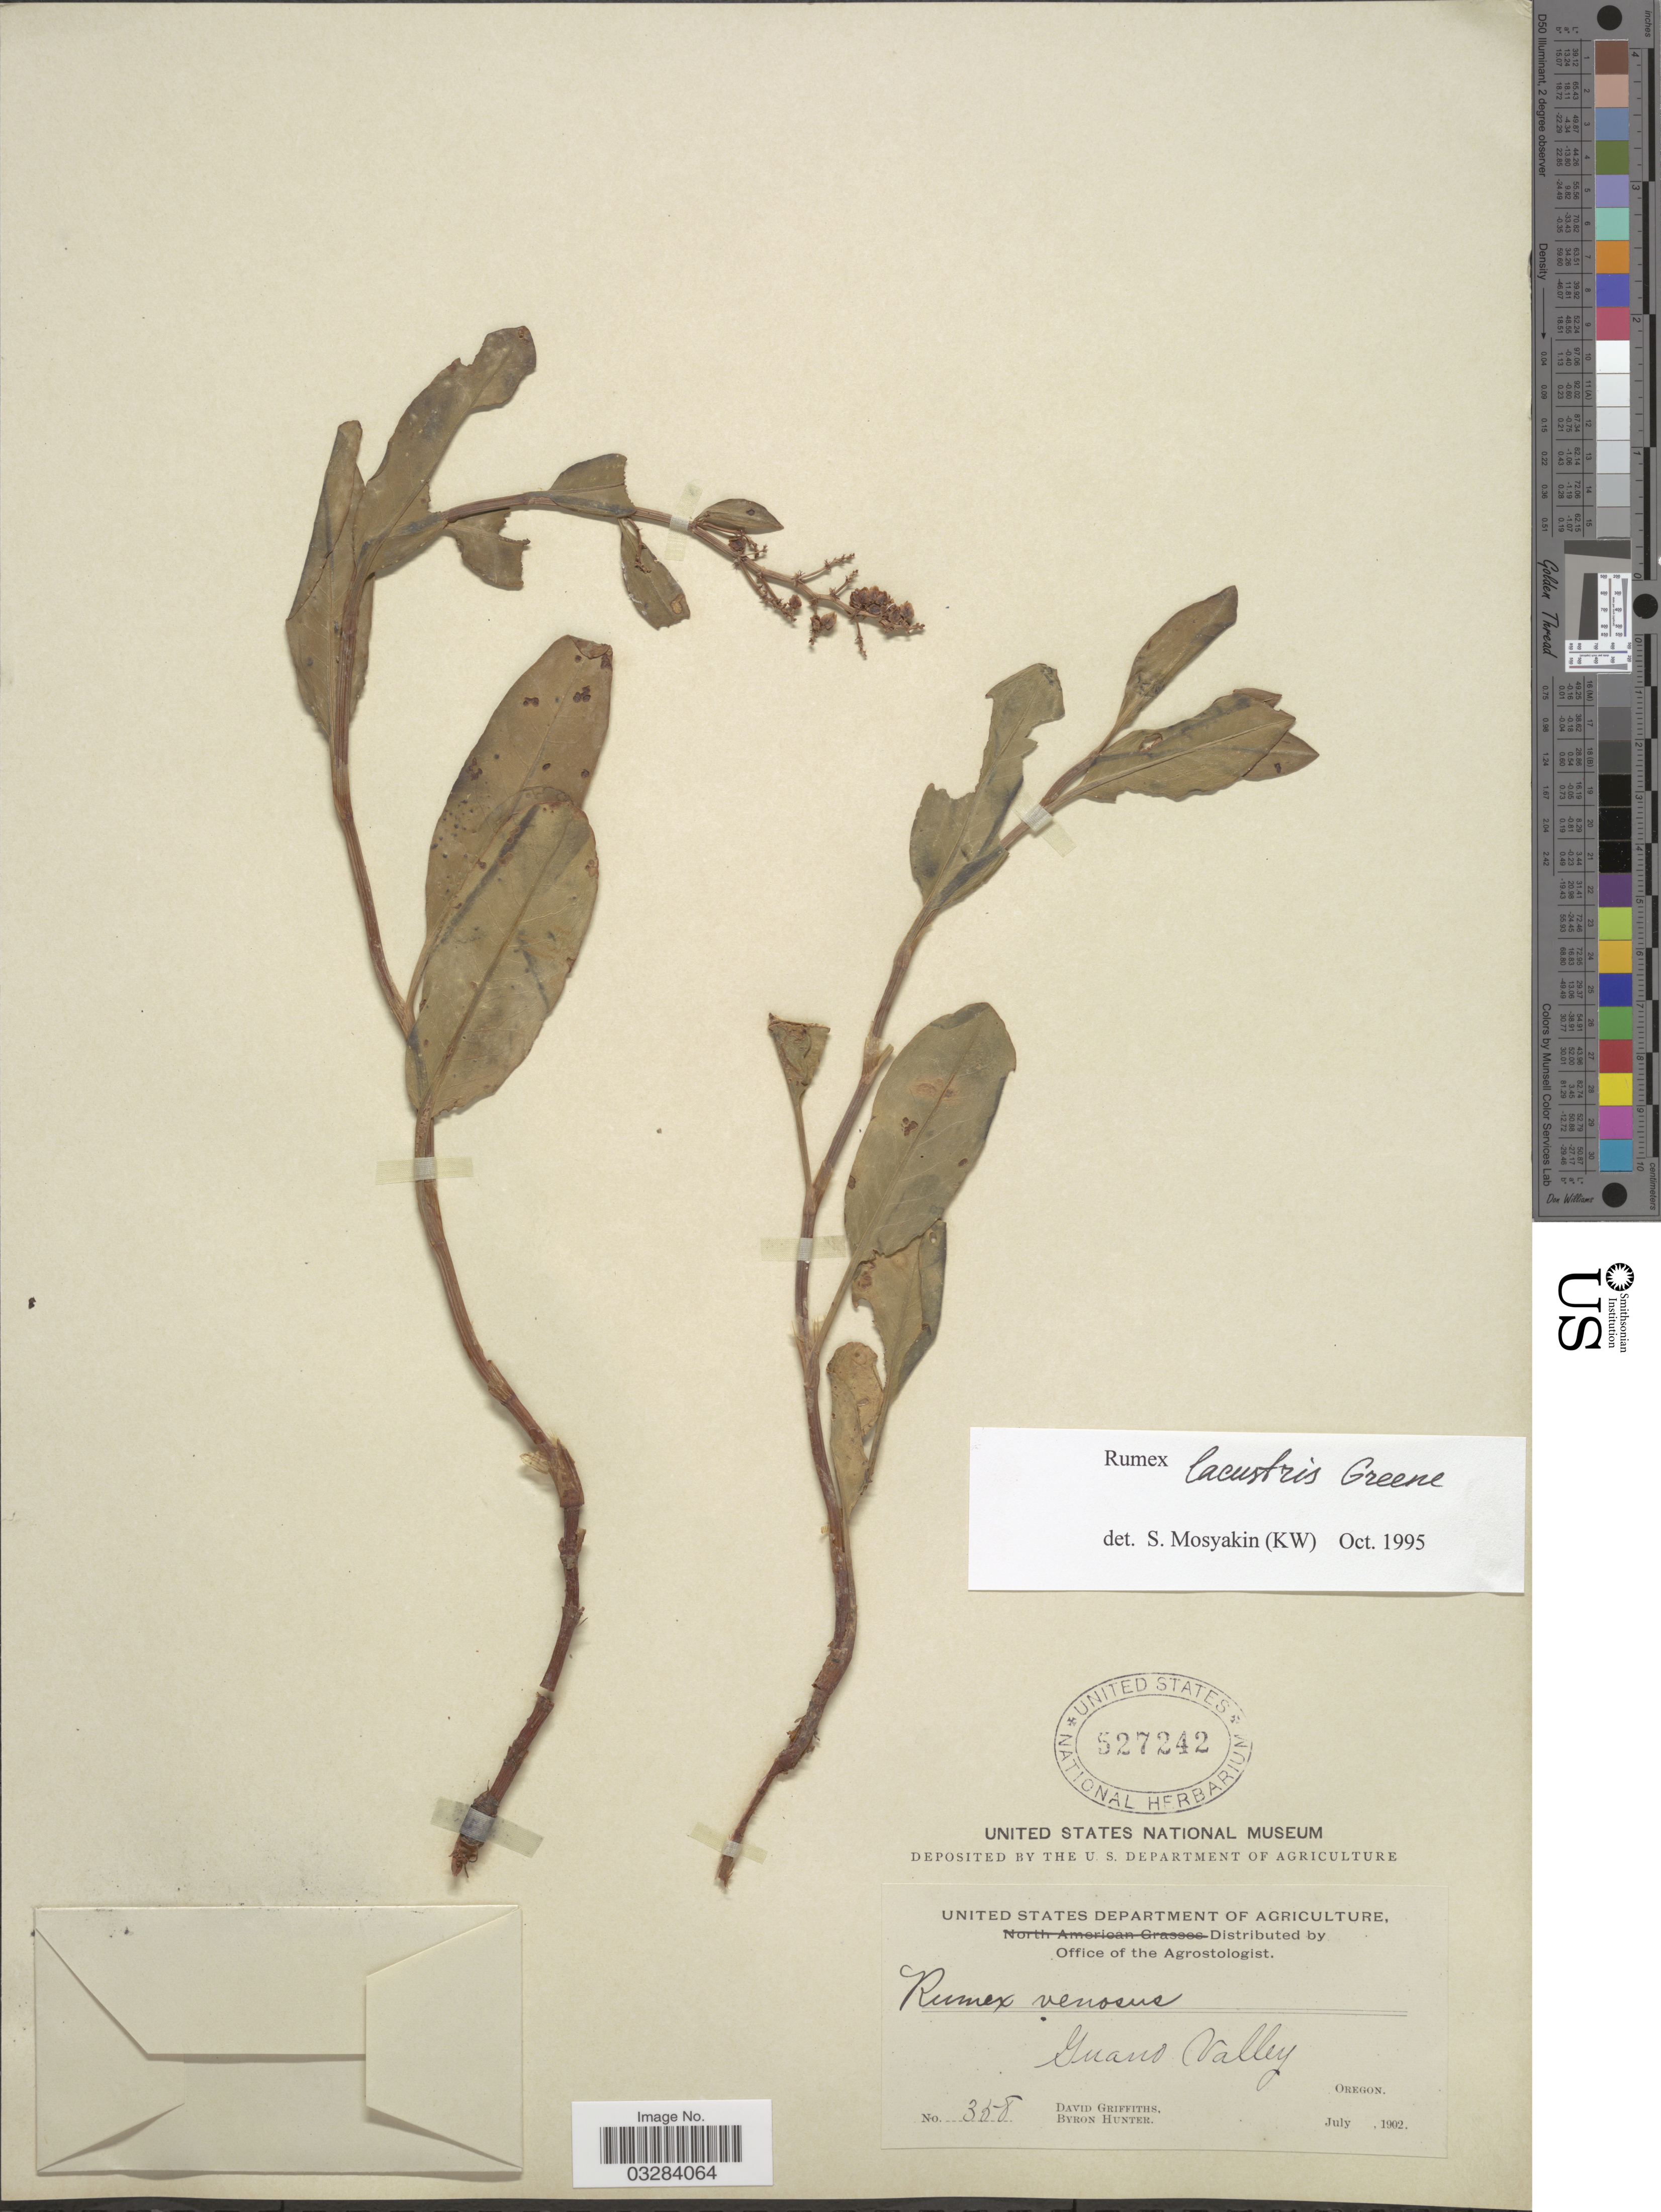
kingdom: Plantae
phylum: Tracheophyta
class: Magnoliopsida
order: Caryophyllales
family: Polygonaceae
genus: Rumex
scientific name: Rumex lacustris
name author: Greene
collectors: D. Griffiths & B. Hunter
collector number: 358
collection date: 1902-07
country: United States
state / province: Oregon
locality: Guano Valley.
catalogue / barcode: US 527242